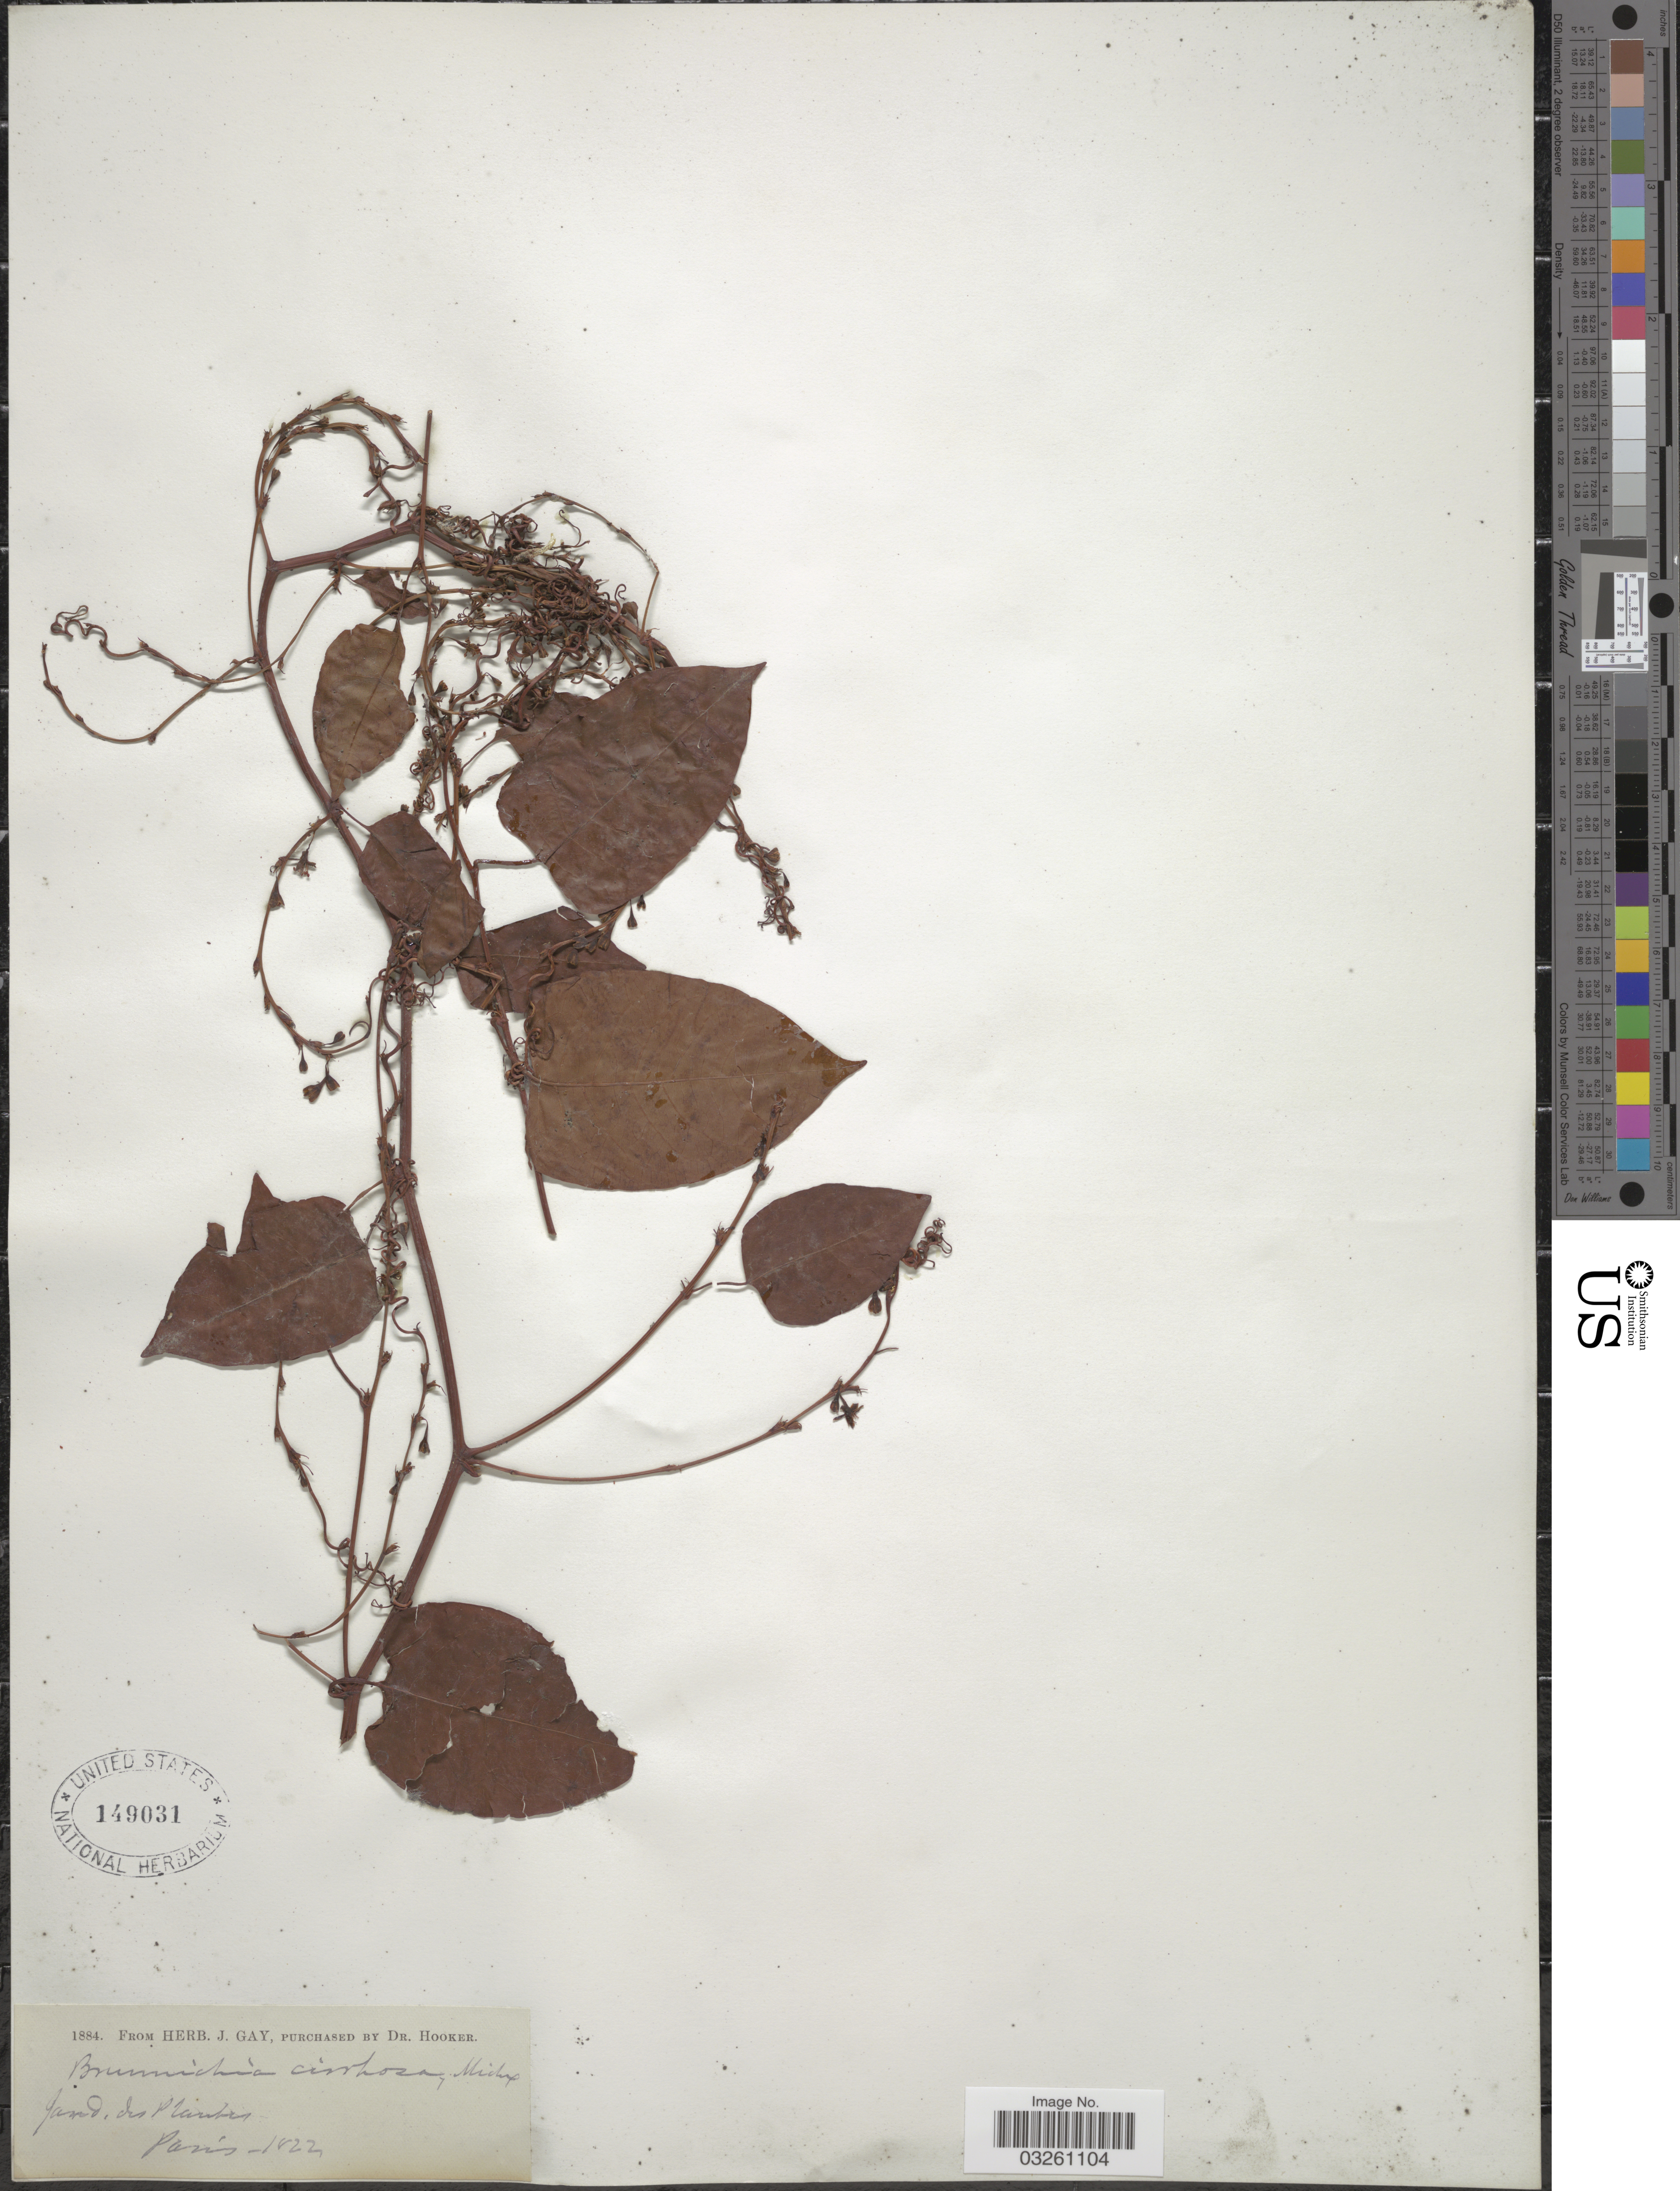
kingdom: Plantae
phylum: Tracheophyta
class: Magnoliopsida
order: Caryophyllales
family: Polygonaceae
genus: Brunnichia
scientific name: Brunnichia cirrhosa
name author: Gaertn.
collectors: ex herb. J. Gay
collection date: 1822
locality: Paris.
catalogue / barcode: US 149031